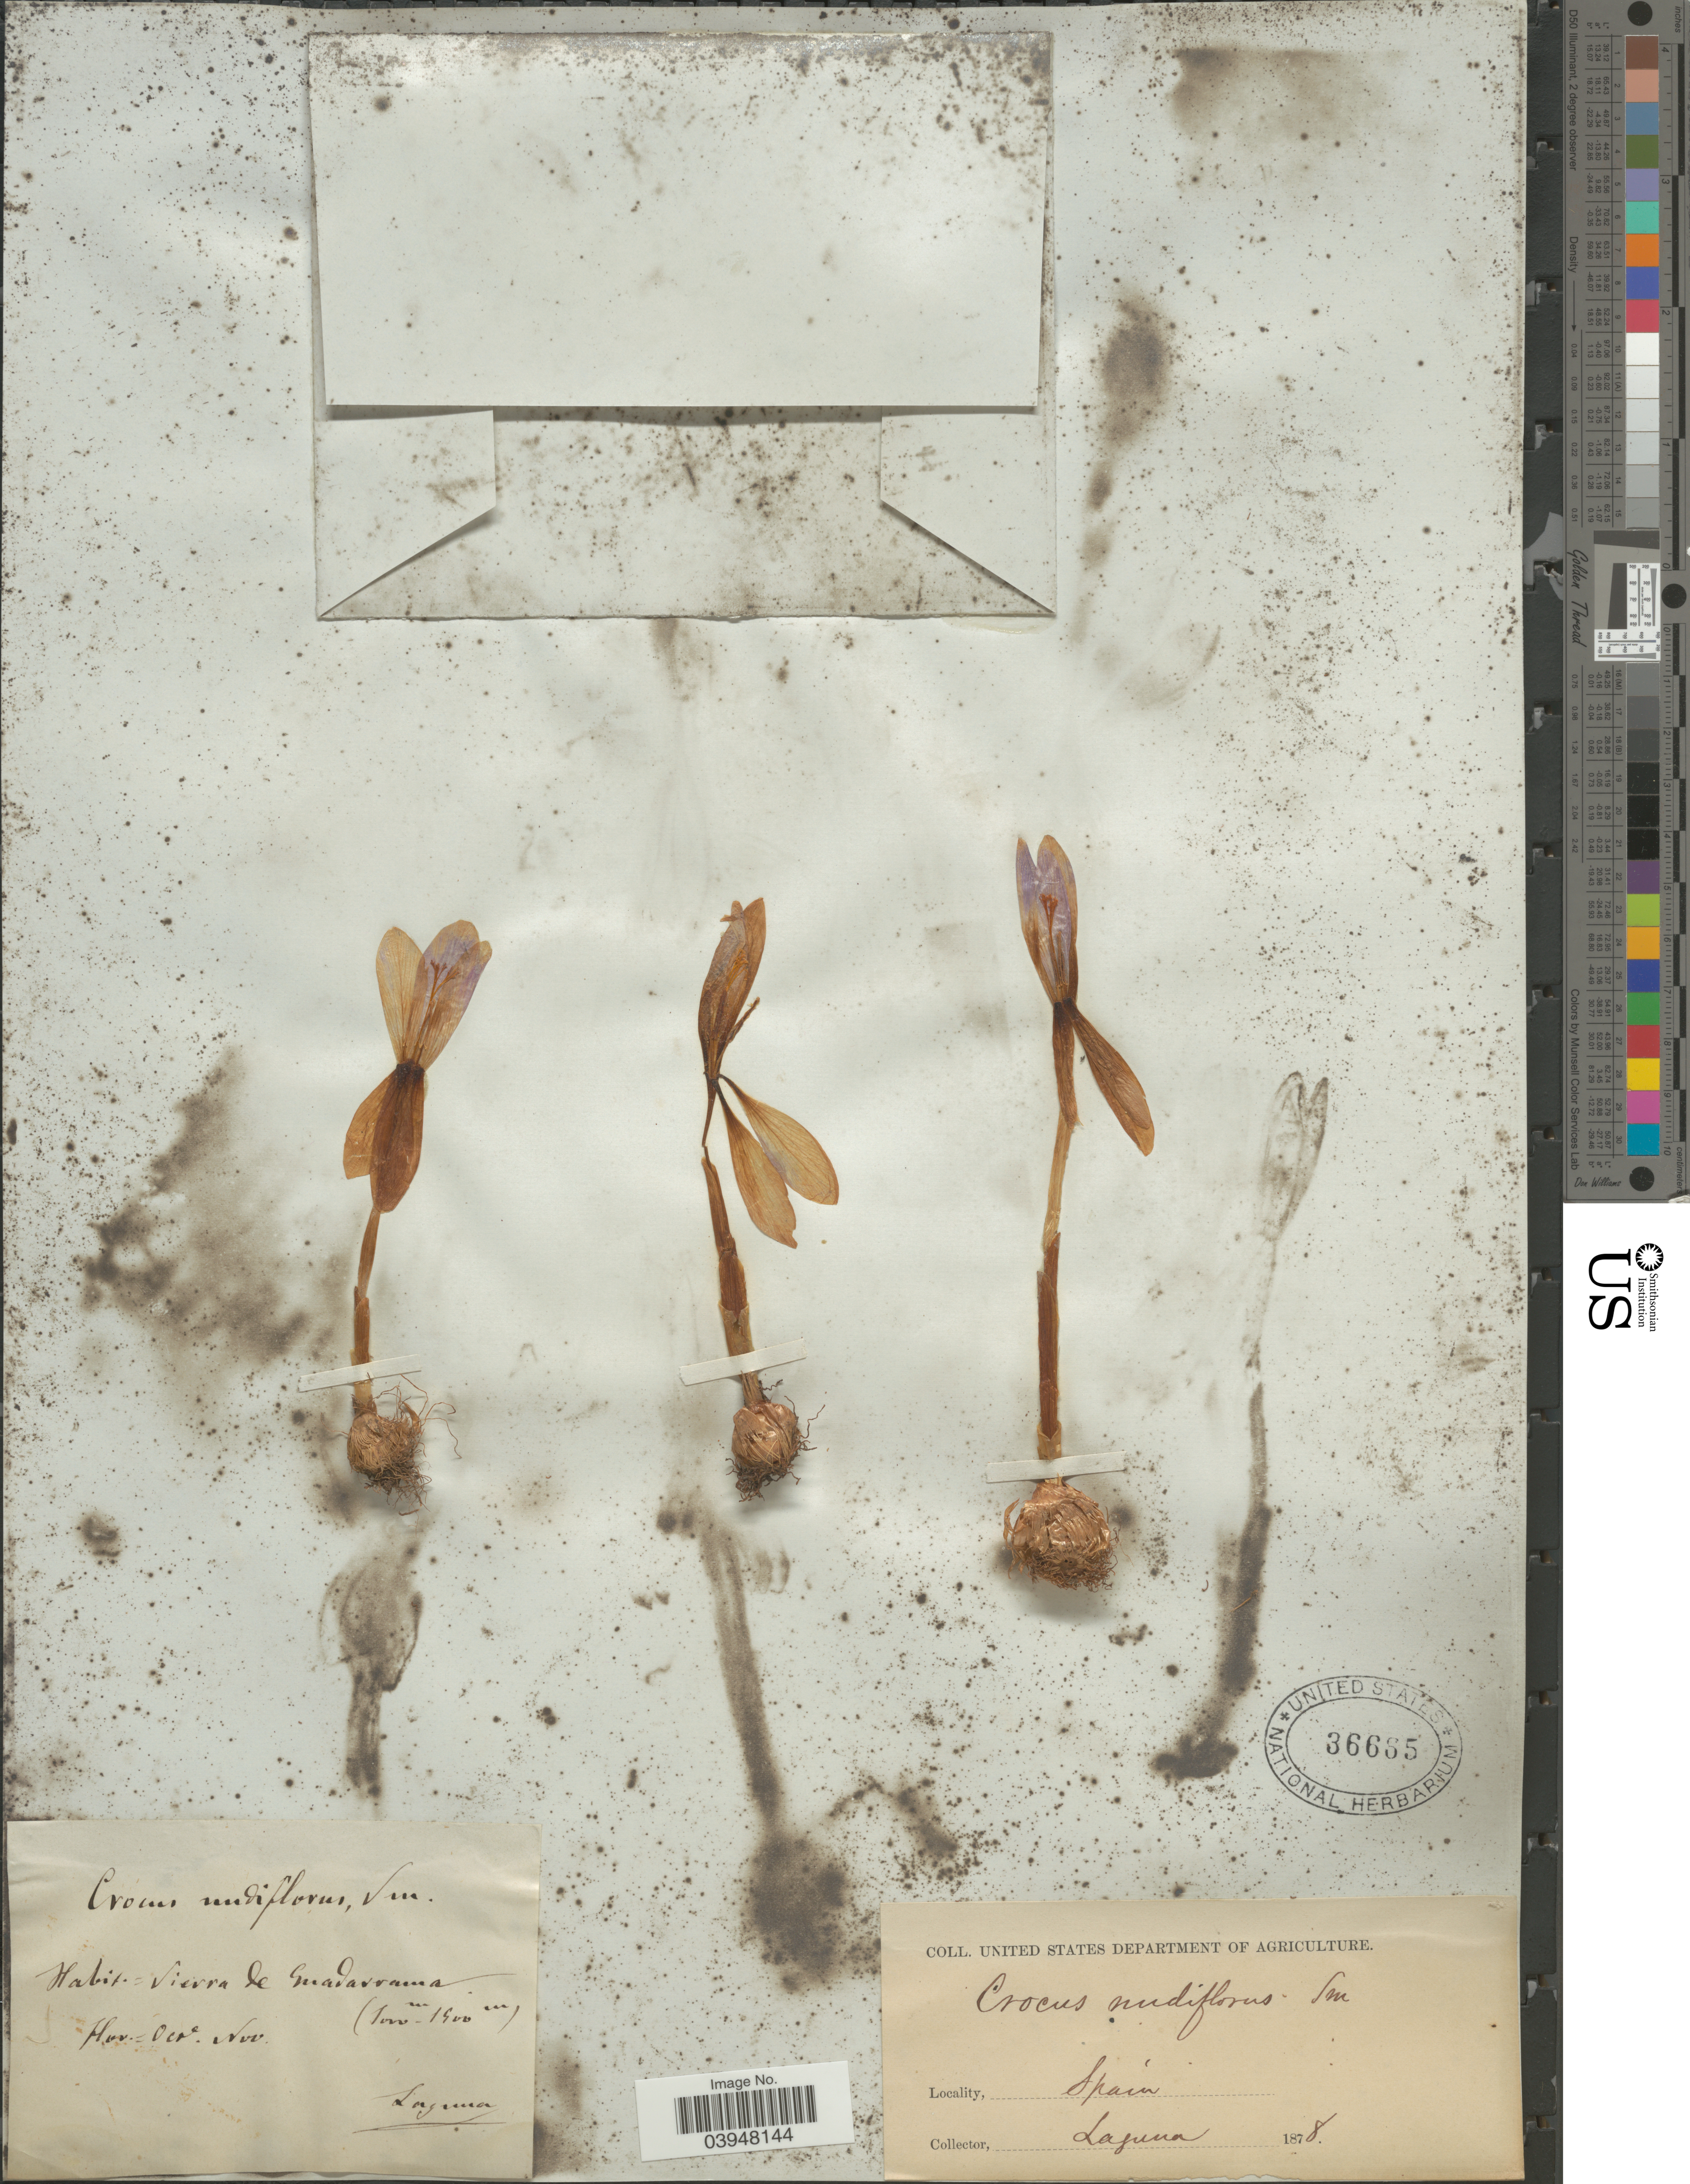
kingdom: Plantae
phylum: Tracheophyta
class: Liliopsida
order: Asparagales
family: Iridaceae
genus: Crocus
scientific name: Crocus nudiflorus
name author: Sm.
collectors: -. Laguna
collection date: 1878-10/1878-11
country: Spain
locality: Sierra de Guadarrama.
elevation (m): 1000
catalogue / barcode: US 36665